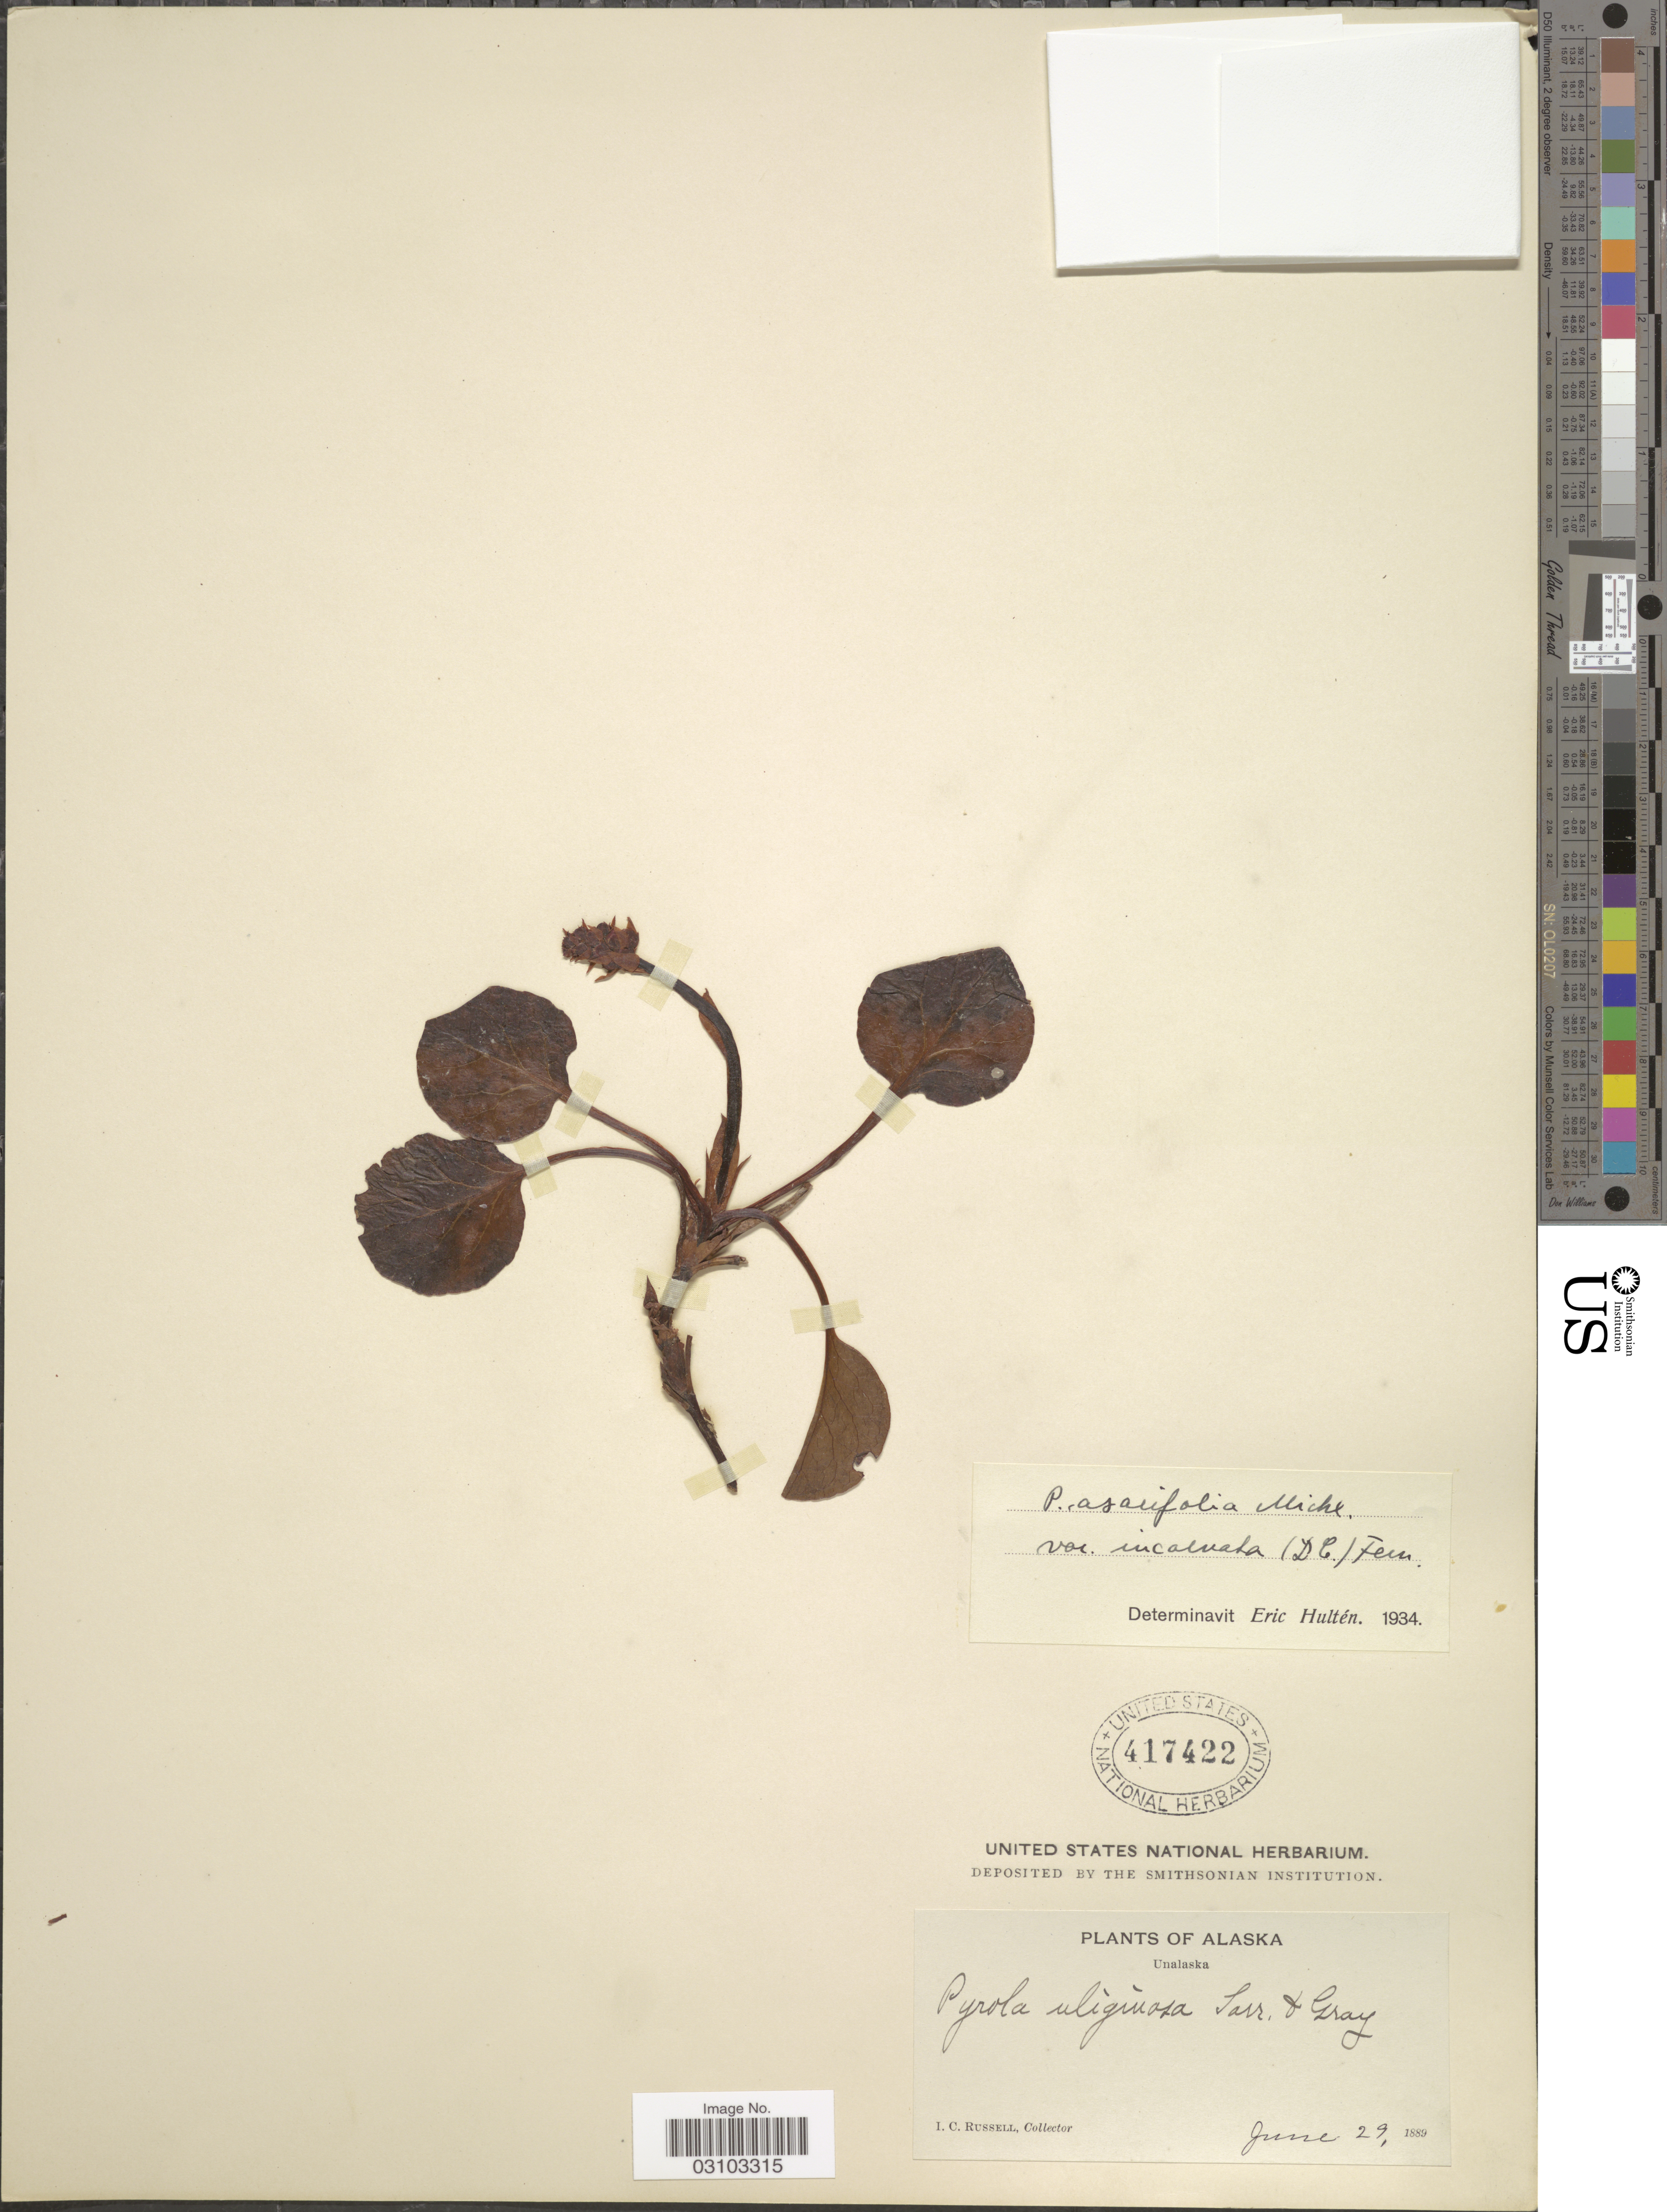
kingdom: Plantae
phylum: Tracheophyta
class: Magnoliopsida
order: Ericales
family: Ericaceae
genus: Pyrola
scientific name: Pyrola asarifolia subsp. incarnata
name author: (DC.) Haber & Hideki Takah.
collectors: I. C. Russell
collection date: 1889-06-29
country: United States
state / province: Alaska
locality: Unalaska.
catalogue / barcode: US 417422